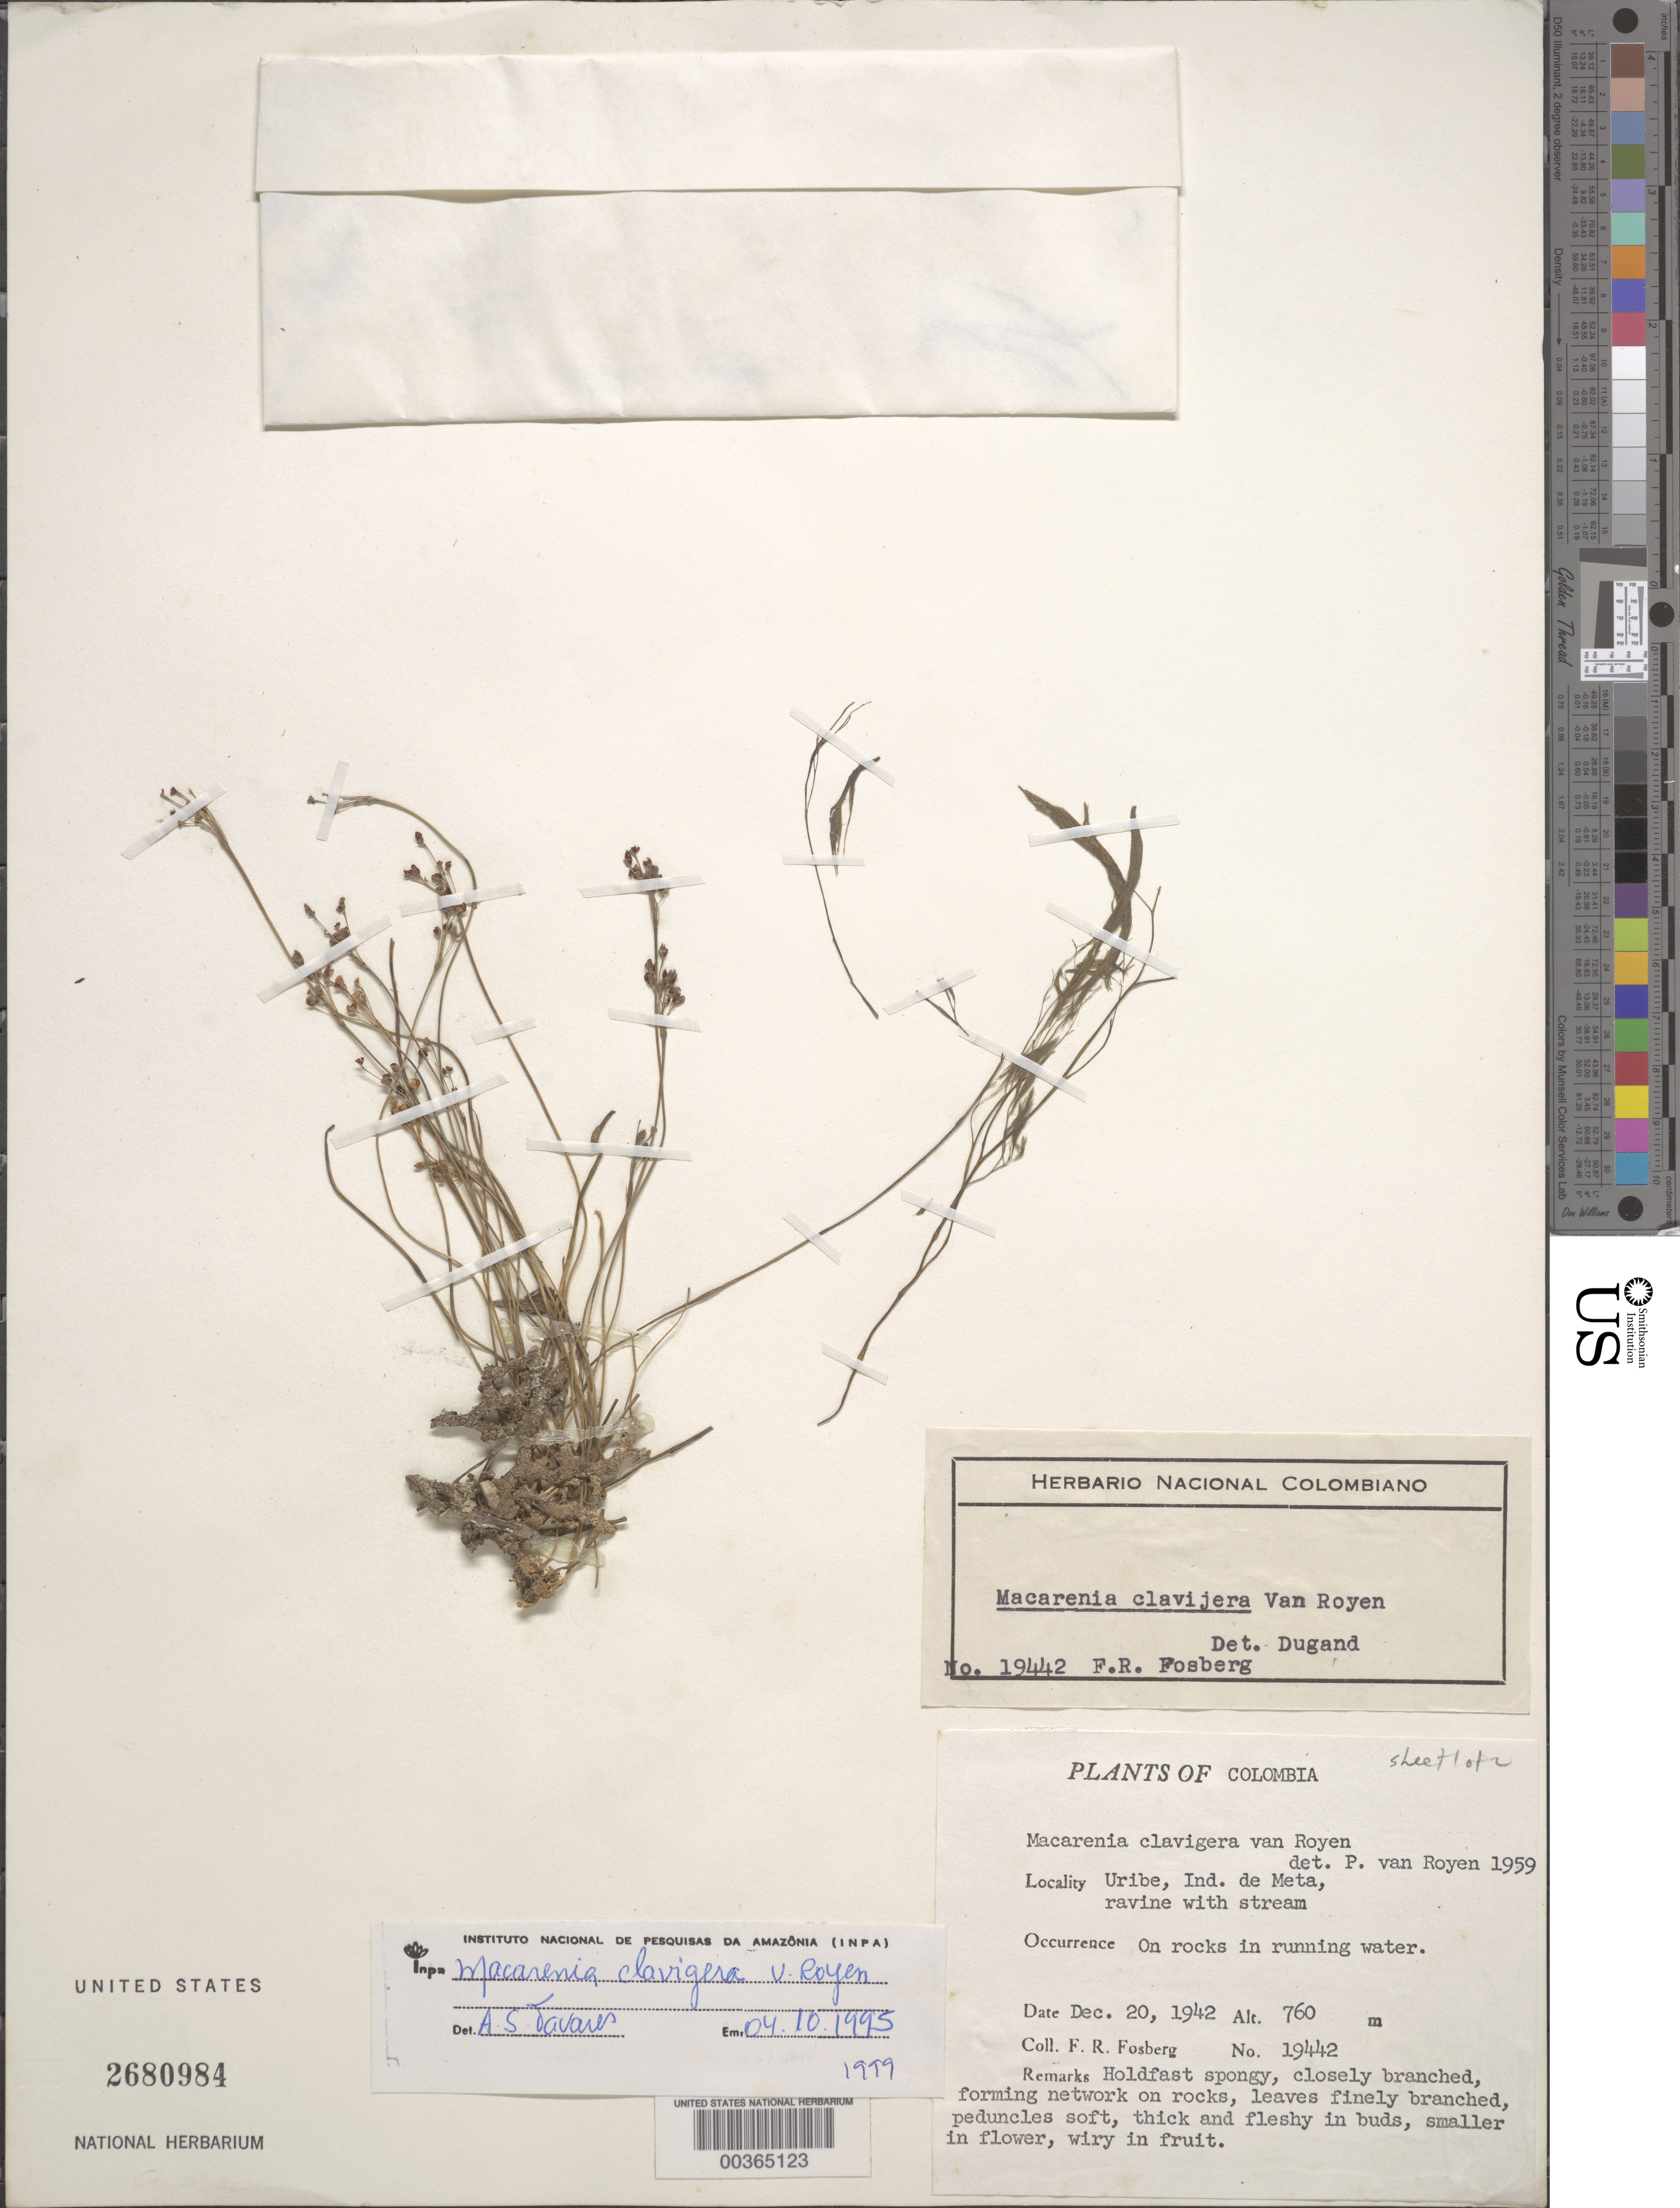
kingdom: Plantae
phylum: Tracheophyta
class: Magnoliopsida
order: Malpighiales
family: Podostemaceae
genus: Rhyncholacis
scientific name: Rhyncholacis clavigera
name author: (P. Royen) B.R. Ruhfel & C.T. Philbrick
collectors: F. R. Fosberg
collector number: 19442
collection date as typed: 20 Dec 1942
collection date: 1942-12-20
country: Colombia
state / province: Meta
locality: Uribe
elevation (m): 760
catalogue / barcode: US 2680984